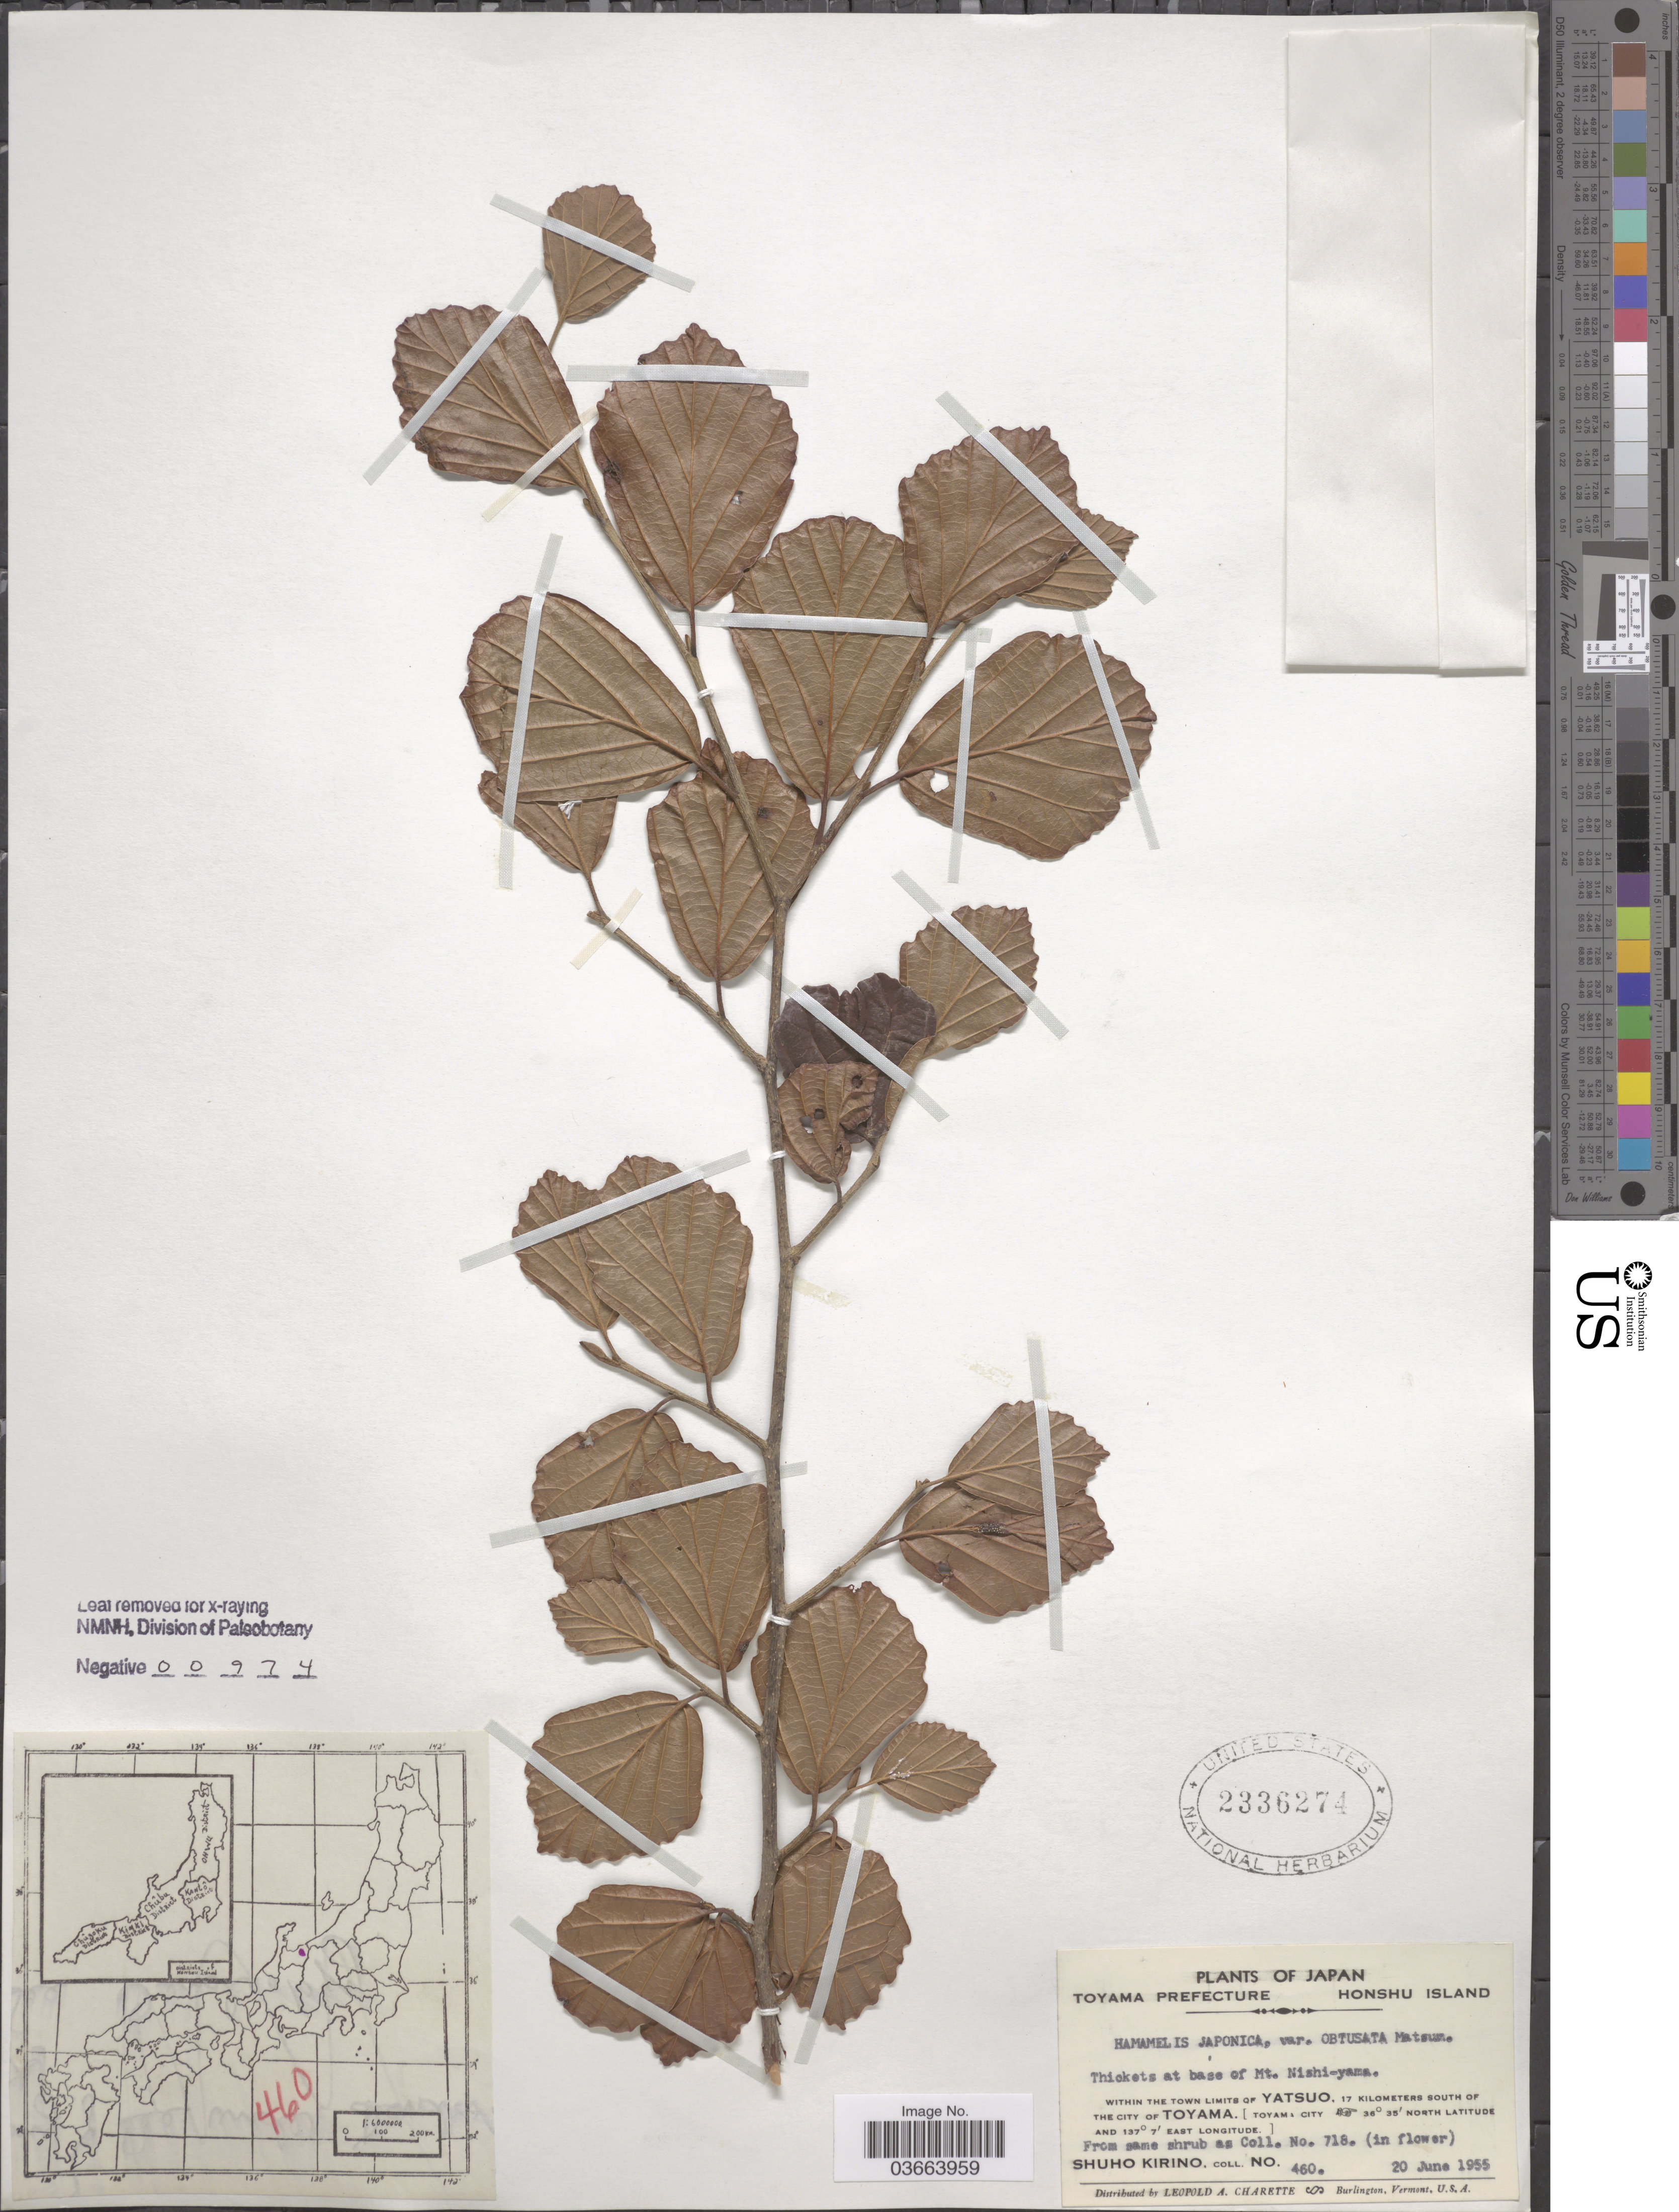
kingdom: Plantae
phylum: Tracheophyta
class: Magnoliopsida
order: Saxifragales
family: Hamamelidaceae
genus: Hamamelis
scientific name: Hamamelis japonica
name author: Siebold & Zucc.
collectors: S. Kirino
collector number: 460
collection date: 1955-06-20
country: Japan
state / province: Toyama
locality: Toyama Prefecture. Honshu Island. Thickets at base of Mt. Nishi-yama. Within the town limits of Yatsuo, 17 kilometers south of the city of Toyama. [Toyama city].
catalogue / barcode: US 2336274